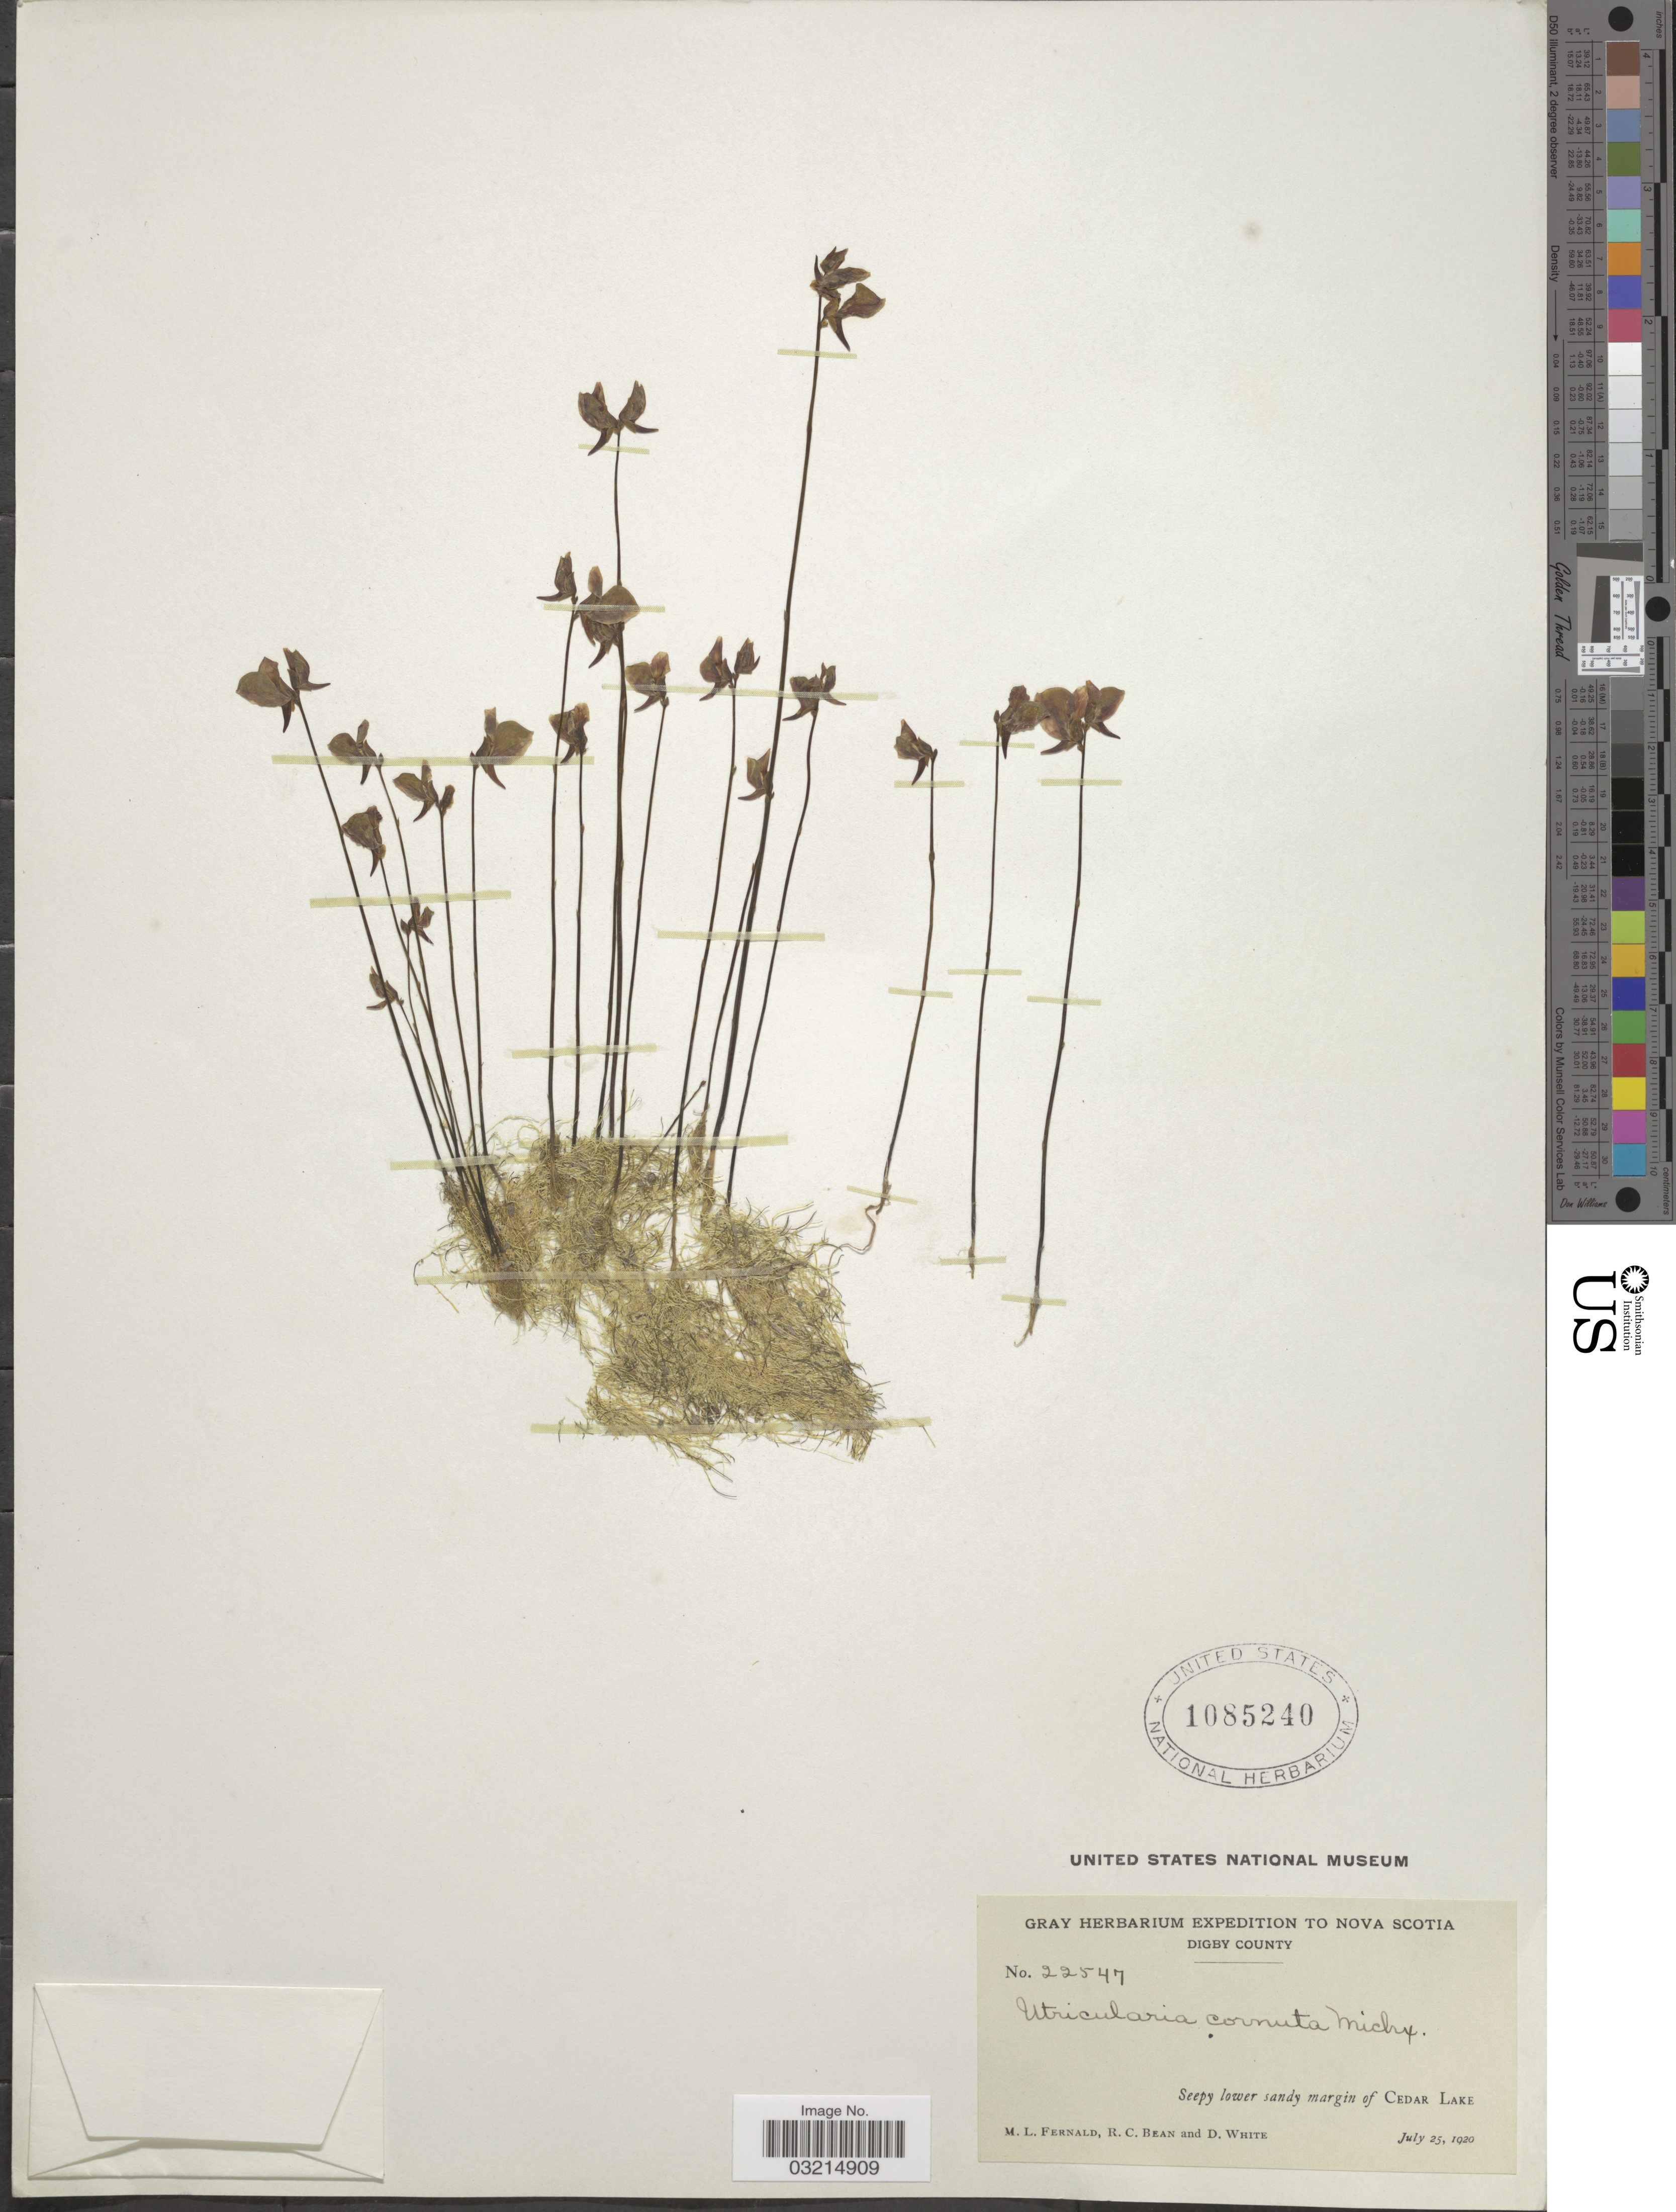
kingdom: Plantae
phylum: Tracheophyta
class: Magnoliopsida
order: Lamiales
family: Lentibulariaceae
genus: Utricularia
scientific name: Utricularia cornuta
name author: Michx.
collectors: M. L. Fernald, R. Bean & D. White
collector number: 22547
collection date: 1920-07-25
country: Canada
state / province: Nova Scotia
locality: Digby County, Seepy lower sandy margin of Cedar Lake.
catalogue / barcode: US 1085240